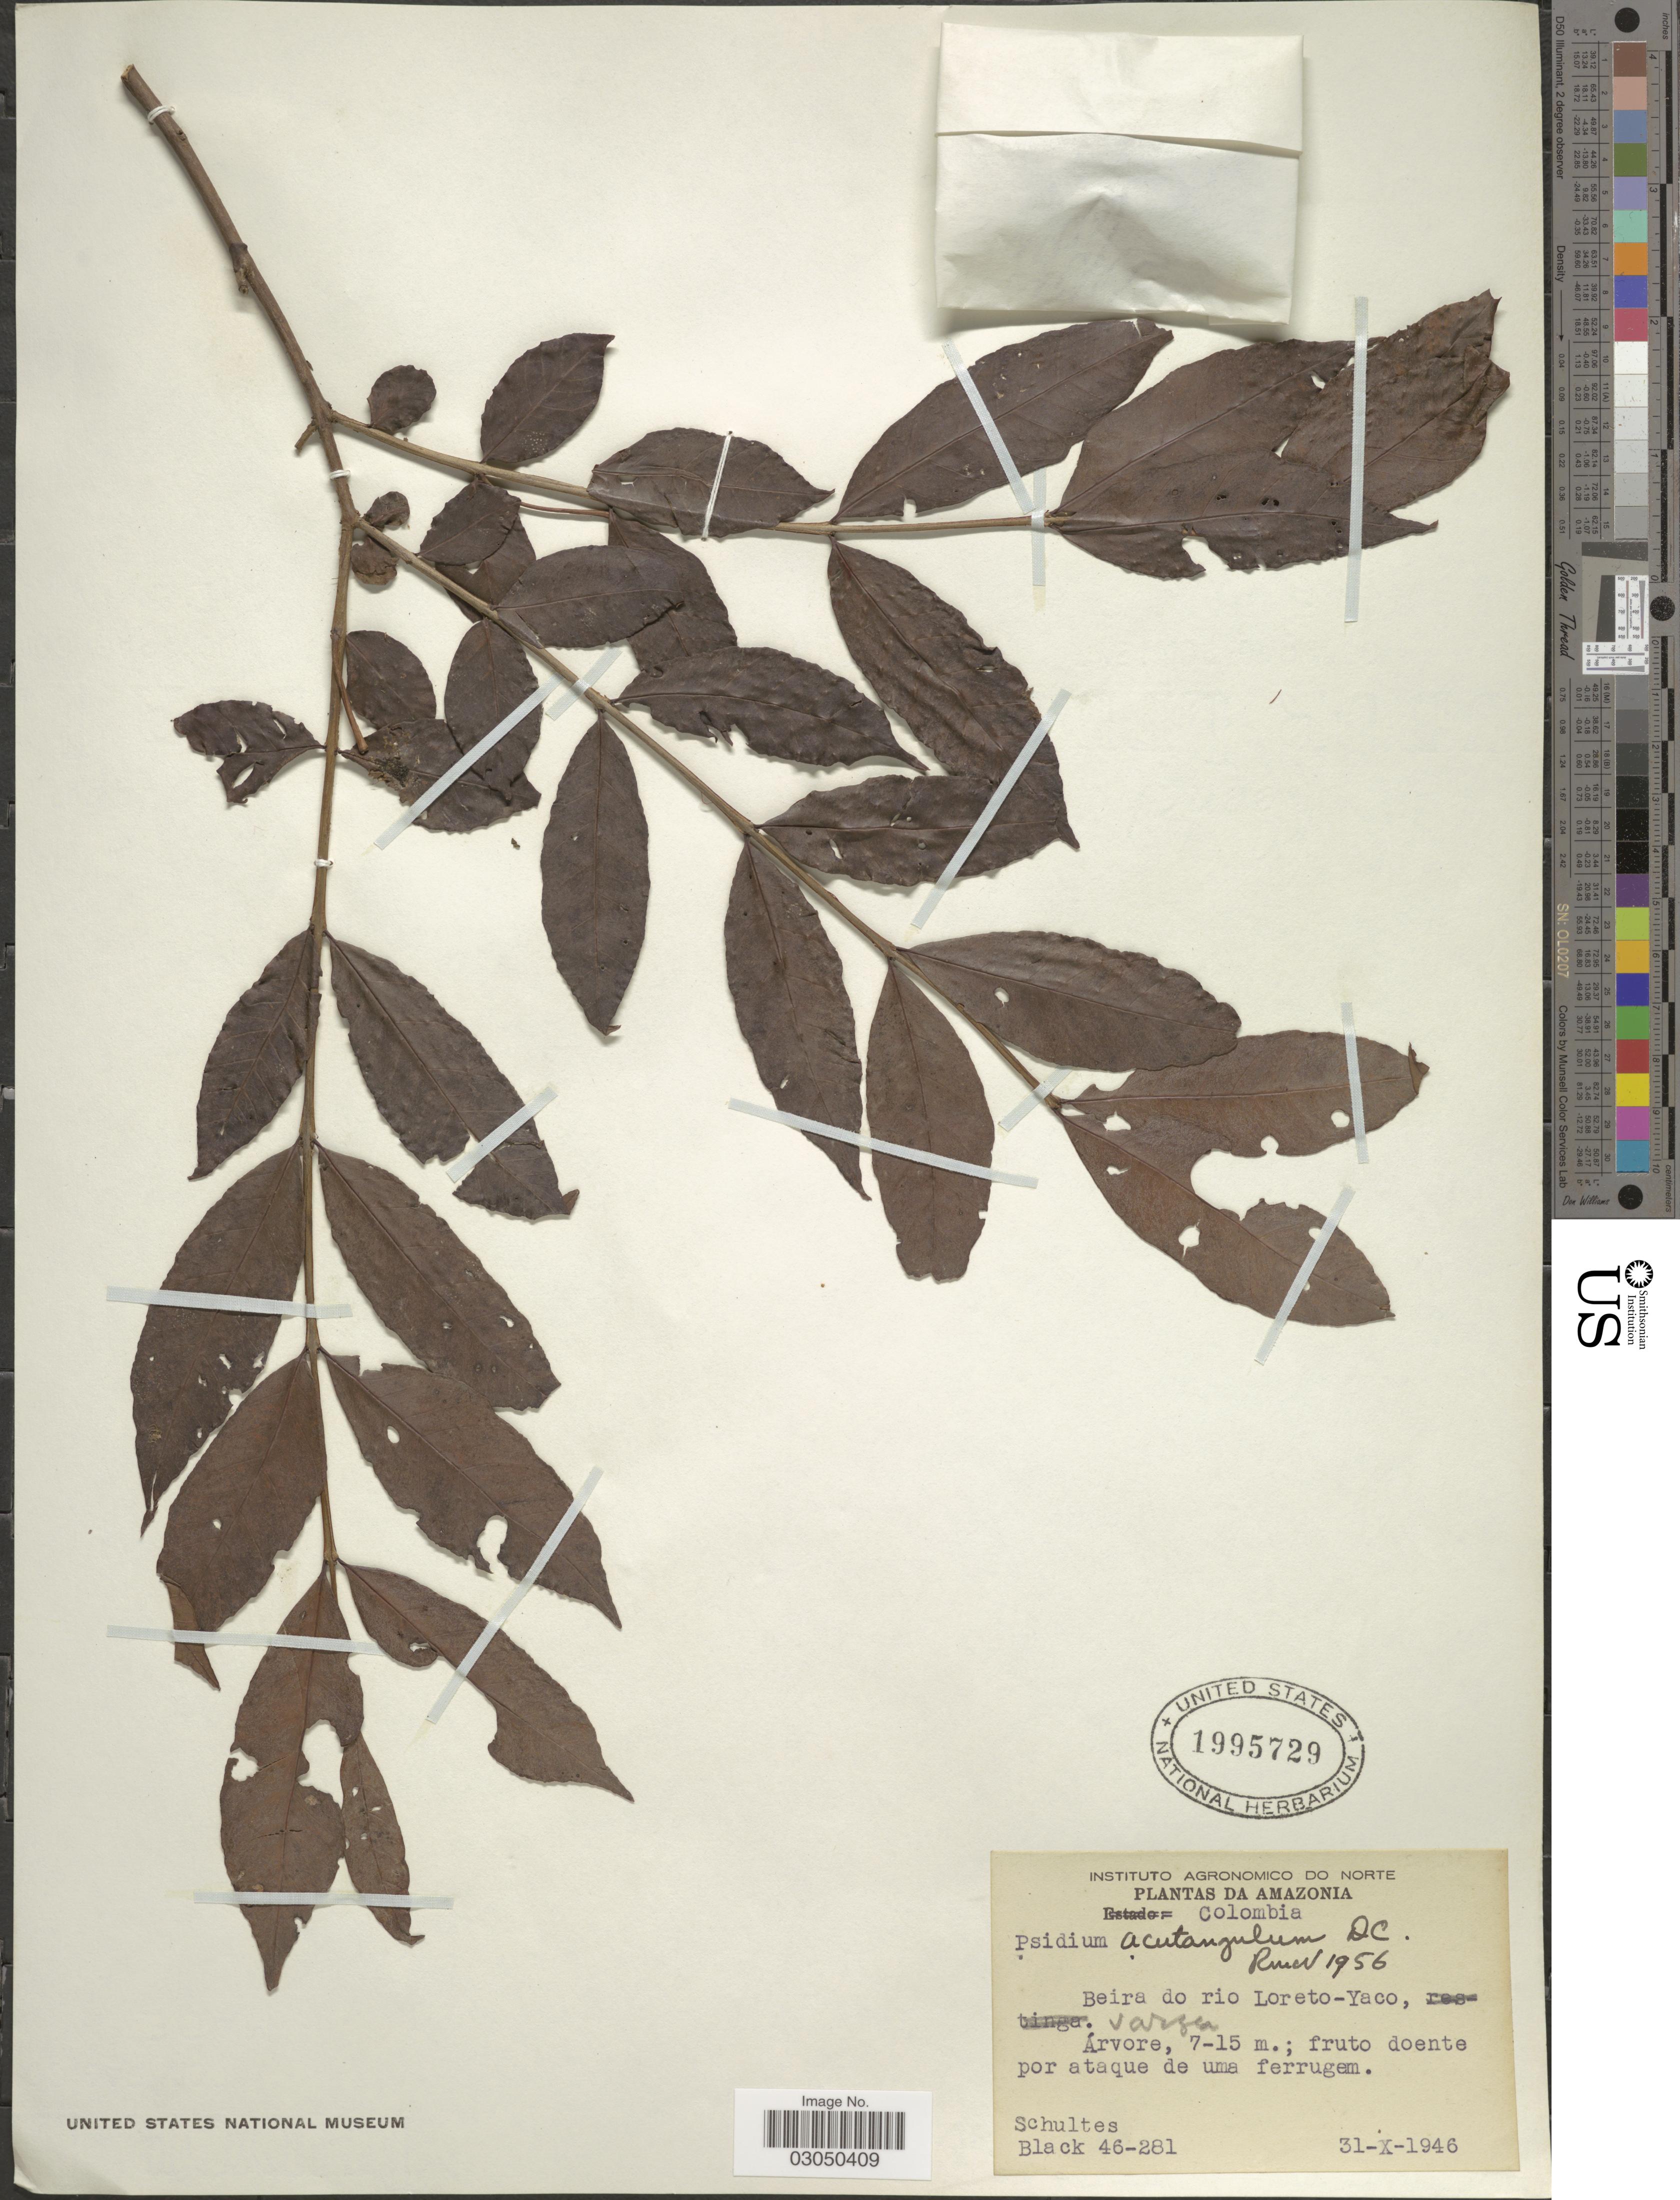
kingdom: Plantae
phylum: Tracheophyta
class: Magnoliopsida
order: Myrtales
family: Myrtaceae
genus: Psidium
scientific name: Psidium acutangulum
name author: (DC.) DC.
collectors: -- Schultes & -- Black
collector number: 46-281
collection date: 1946-10-31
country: Colombia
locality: Amazonia. Beira do rio Loreto-Yaco.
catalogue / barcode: US 1995729